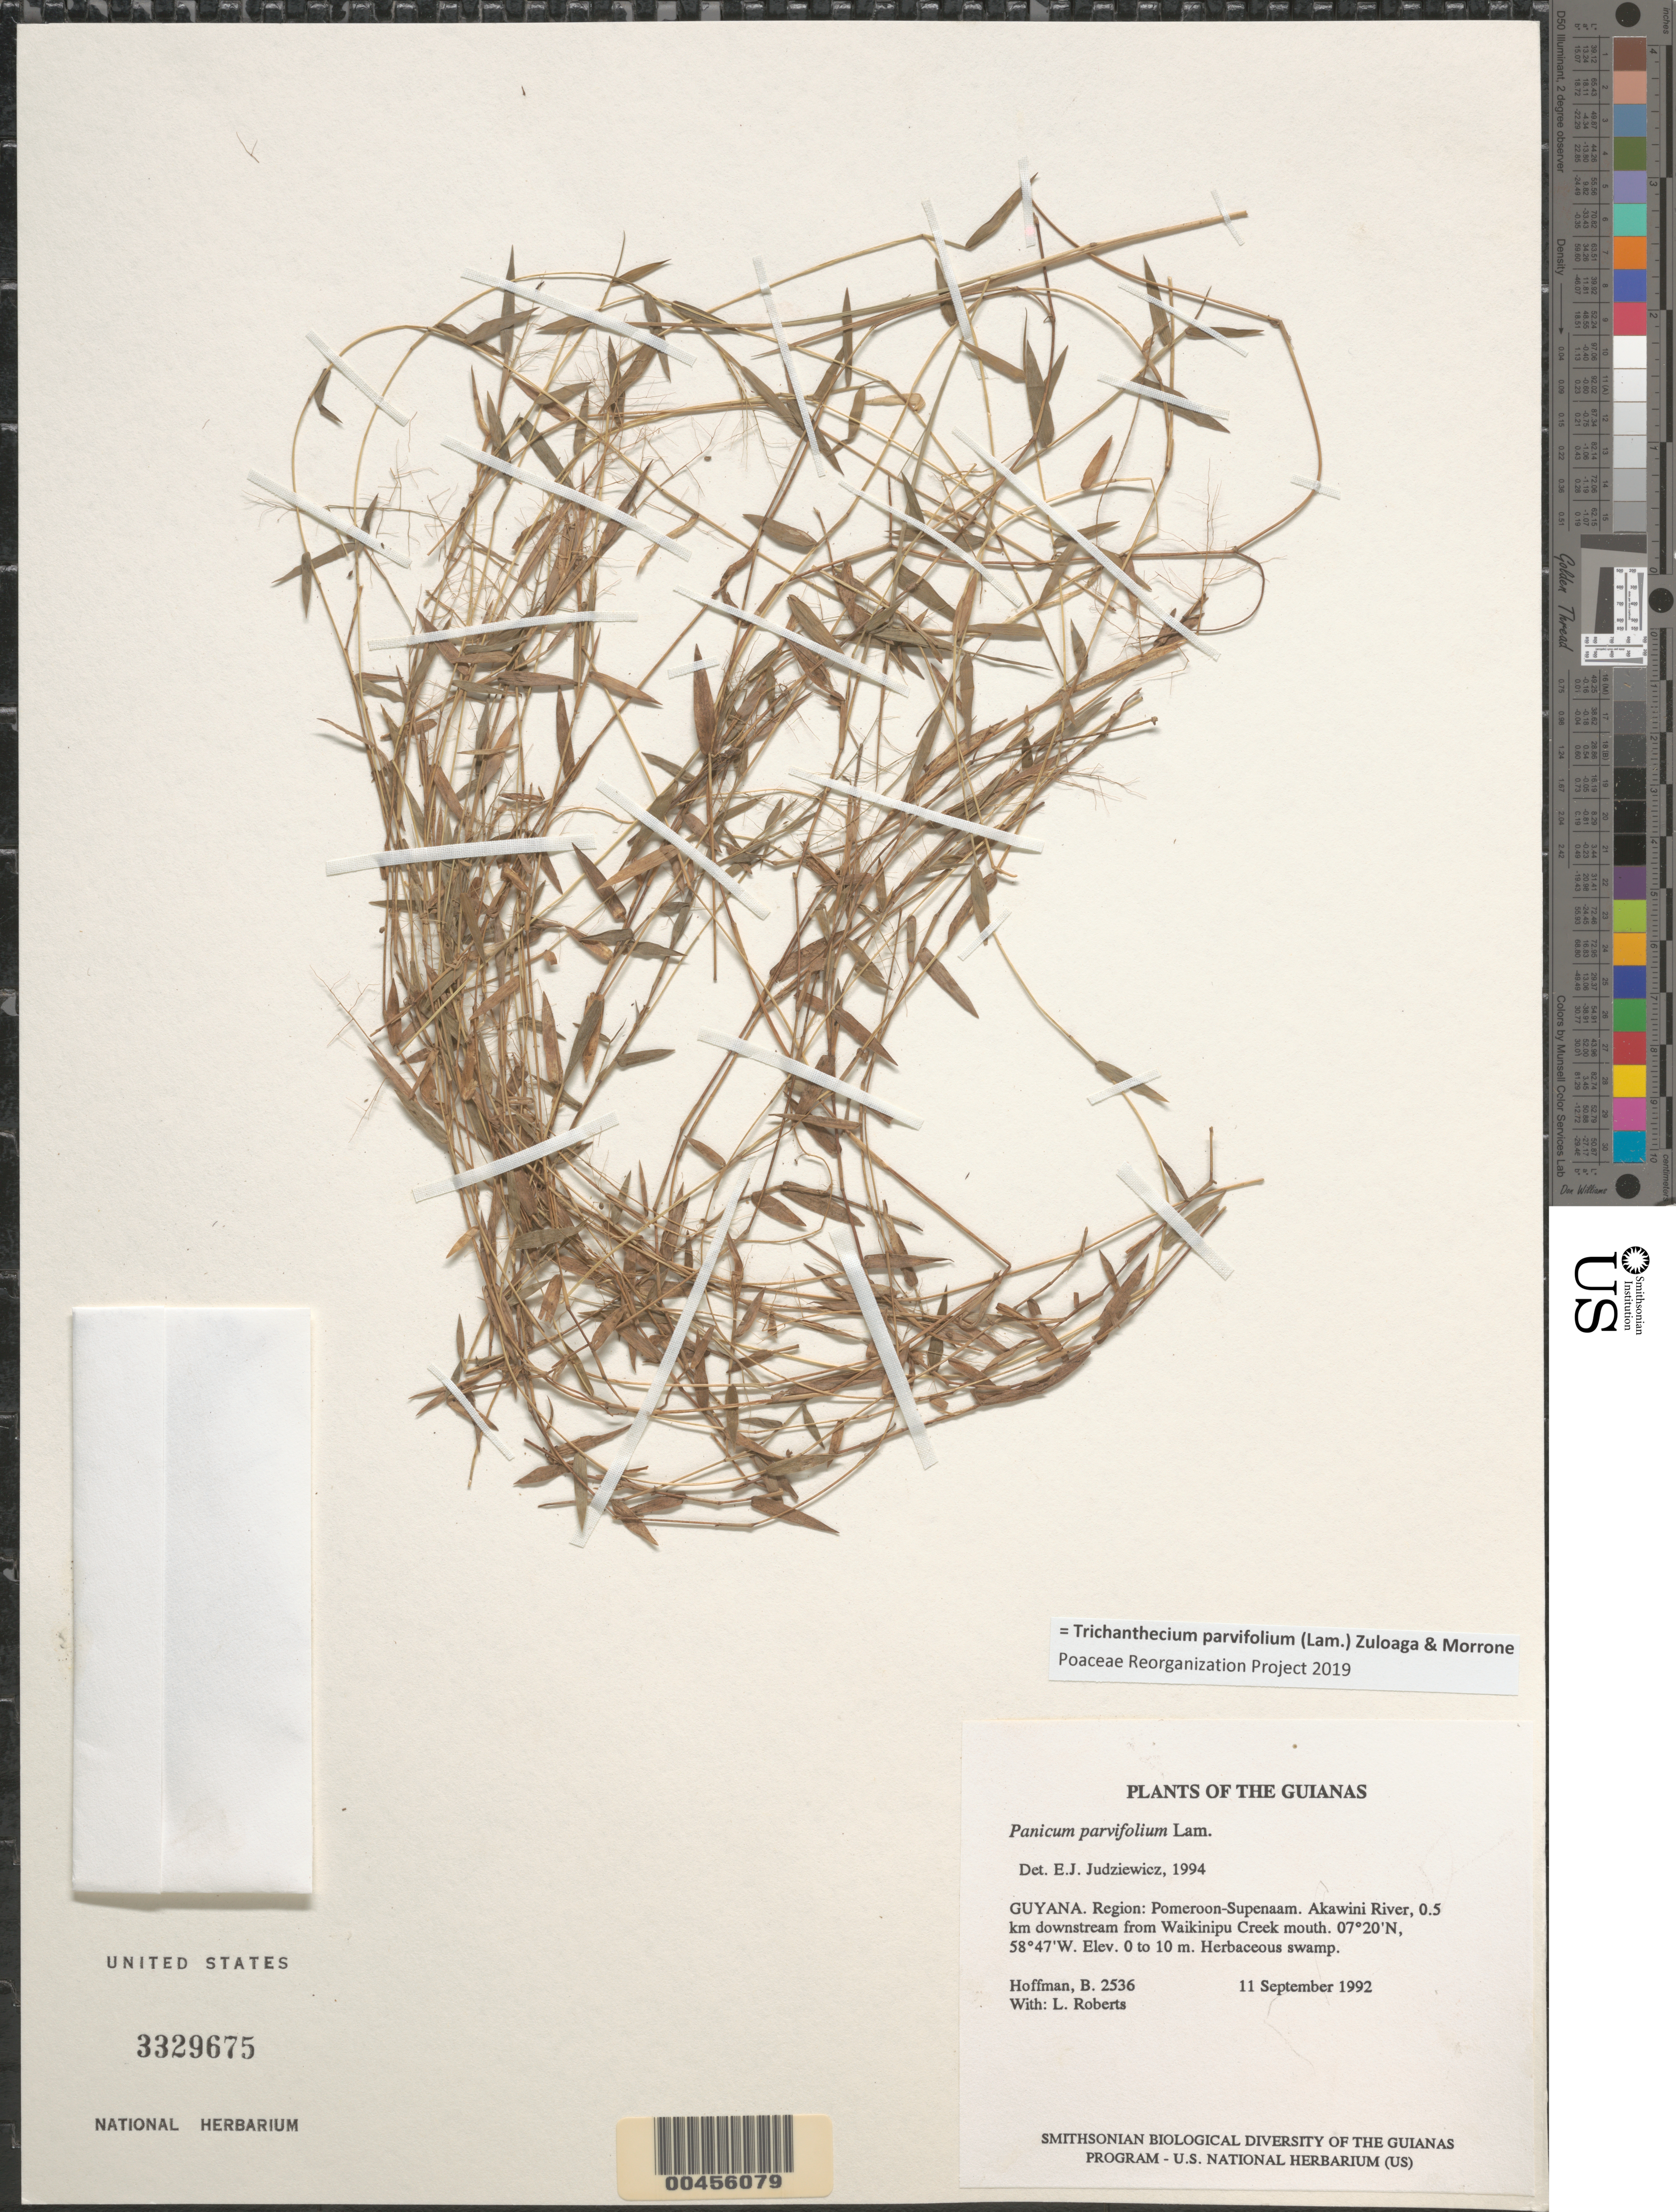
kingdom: Plantae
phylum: Tracheophyta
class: Liliopsida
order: Poales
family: Poaceae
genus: Trichanthecium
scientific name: Trichanthecium parvifolium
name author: (Lam.) Zuloaga & Morrone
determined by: Poaceae Reorganization Project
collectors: B. Hoffman & L. Roberts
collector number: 2536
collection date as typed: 11 September 1992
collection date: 1992-09-11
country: Guyana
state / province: Pomeroon-Supenaam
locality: Akawini River, 0.5 km downstream from Waikinipu Creek mouth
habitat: Herbaceous swamp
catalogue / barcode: US 3329675